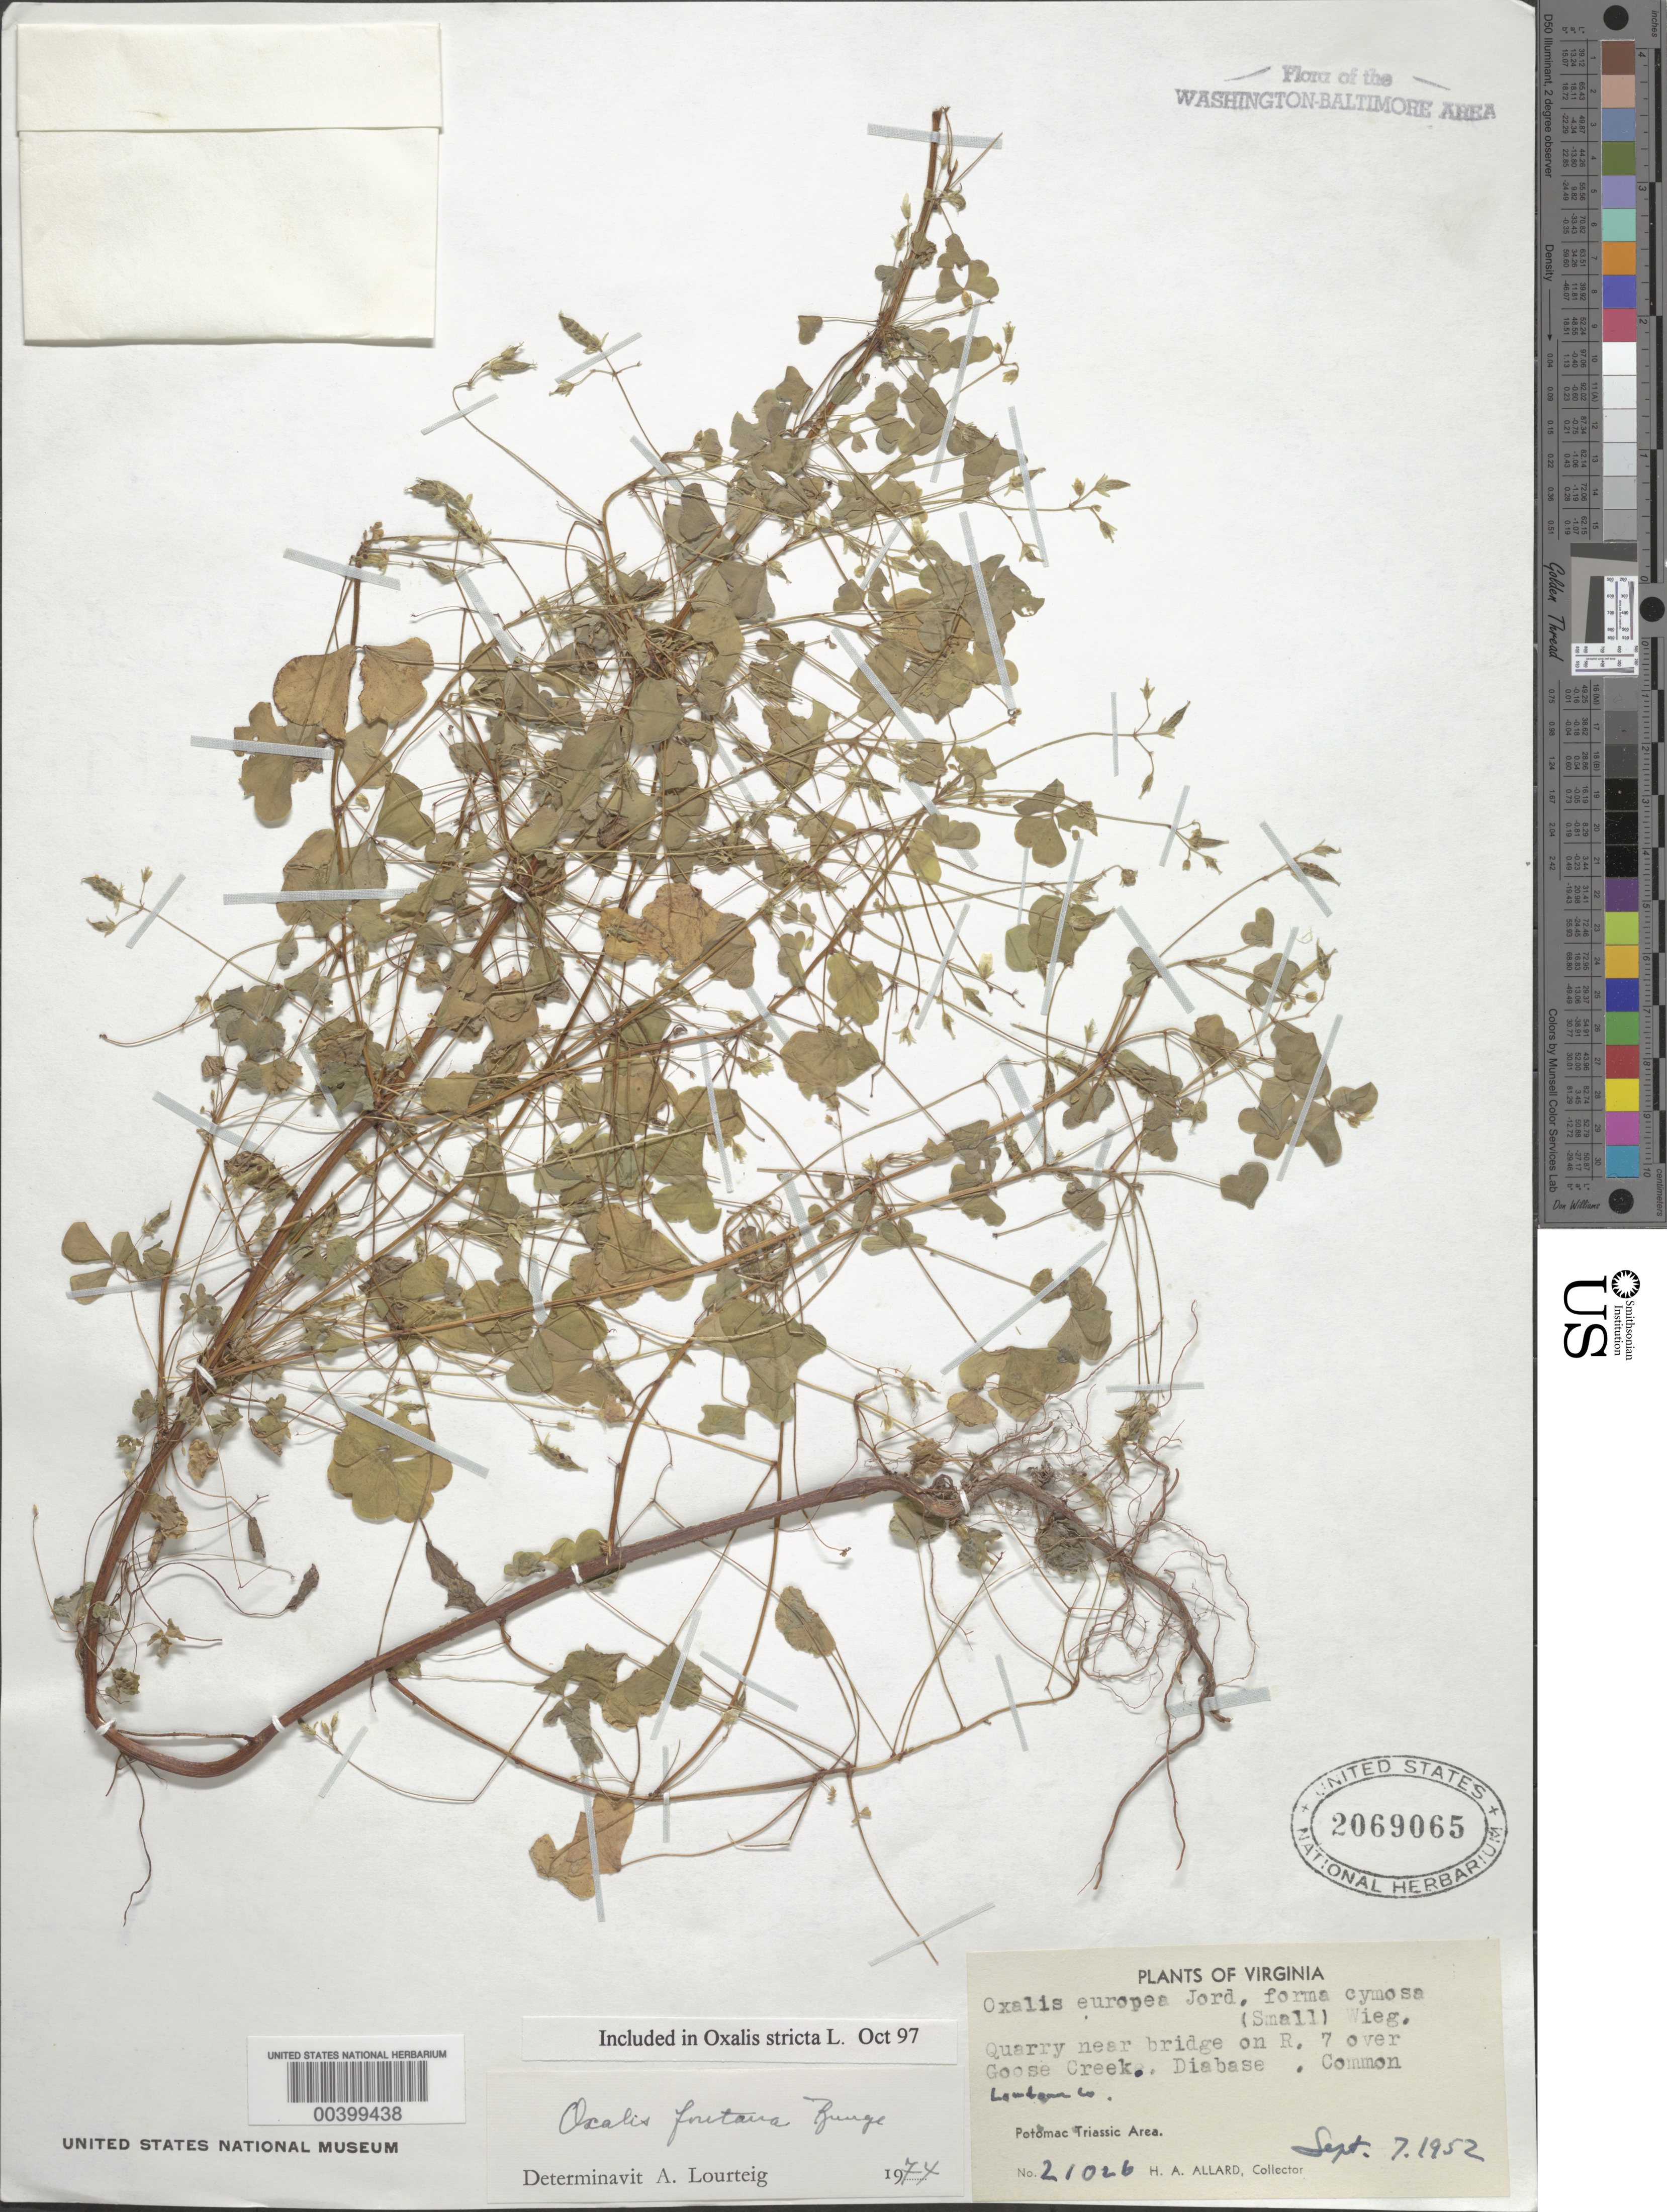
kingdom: Plantae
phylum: Tracheophyta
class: Magnoliopsida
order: Oxalidales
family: Oxalidaceae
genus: Oxalis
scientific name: Oxalis stricta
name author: L.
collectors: H. A. Allard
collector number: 21026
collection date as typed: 07 Sep 1952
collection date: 1952-09-07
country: United States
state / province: Virginia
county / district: Loudoun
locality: Route 7, Goose Creek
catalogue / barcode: US 2069065